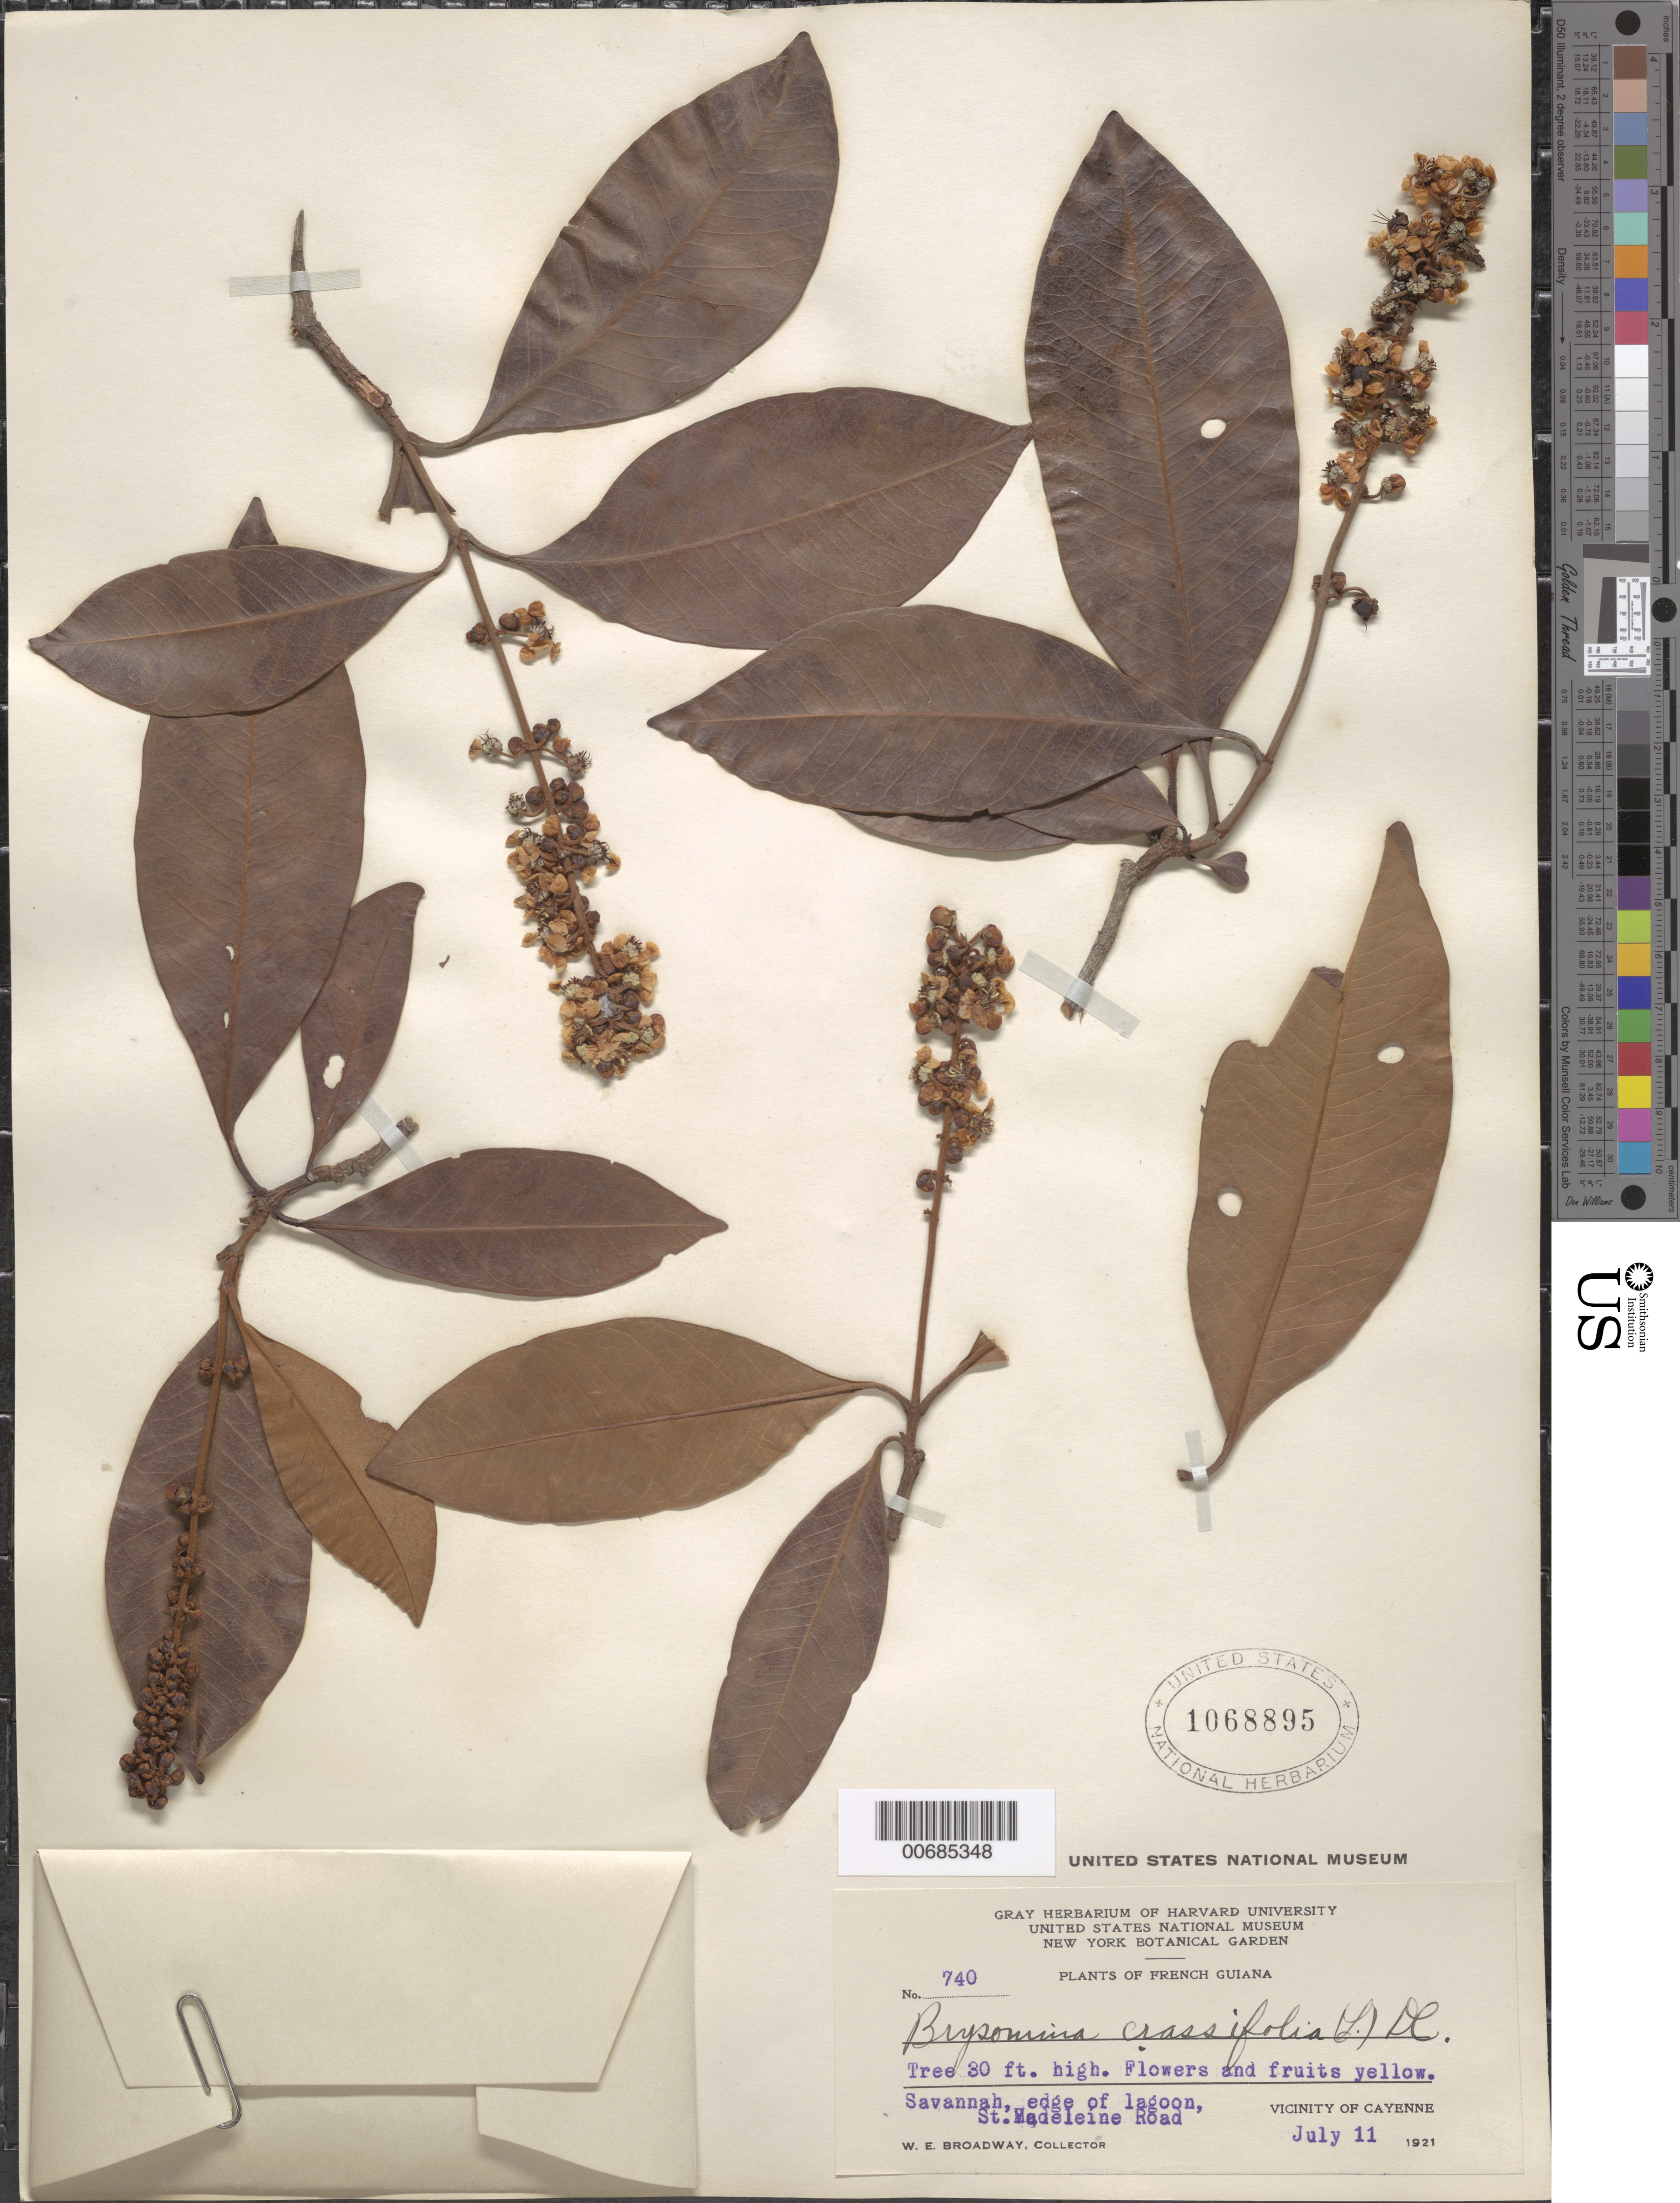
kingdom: Plantae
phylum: Tracheophyta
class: Magnoliopsida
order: Malpighiales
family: Malpighiaceae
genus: Byrsonima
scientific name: Byrsonima crassifolia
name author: (L.) Kunth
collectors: W. E. Broadway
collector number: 740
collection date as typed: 11-Jul-21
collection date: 1921-07-11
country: French Guiana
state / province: Cayenne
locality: Cayenne, vic., St. Madeleine Road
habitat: Edge of lagoon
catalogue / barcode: US 1068895